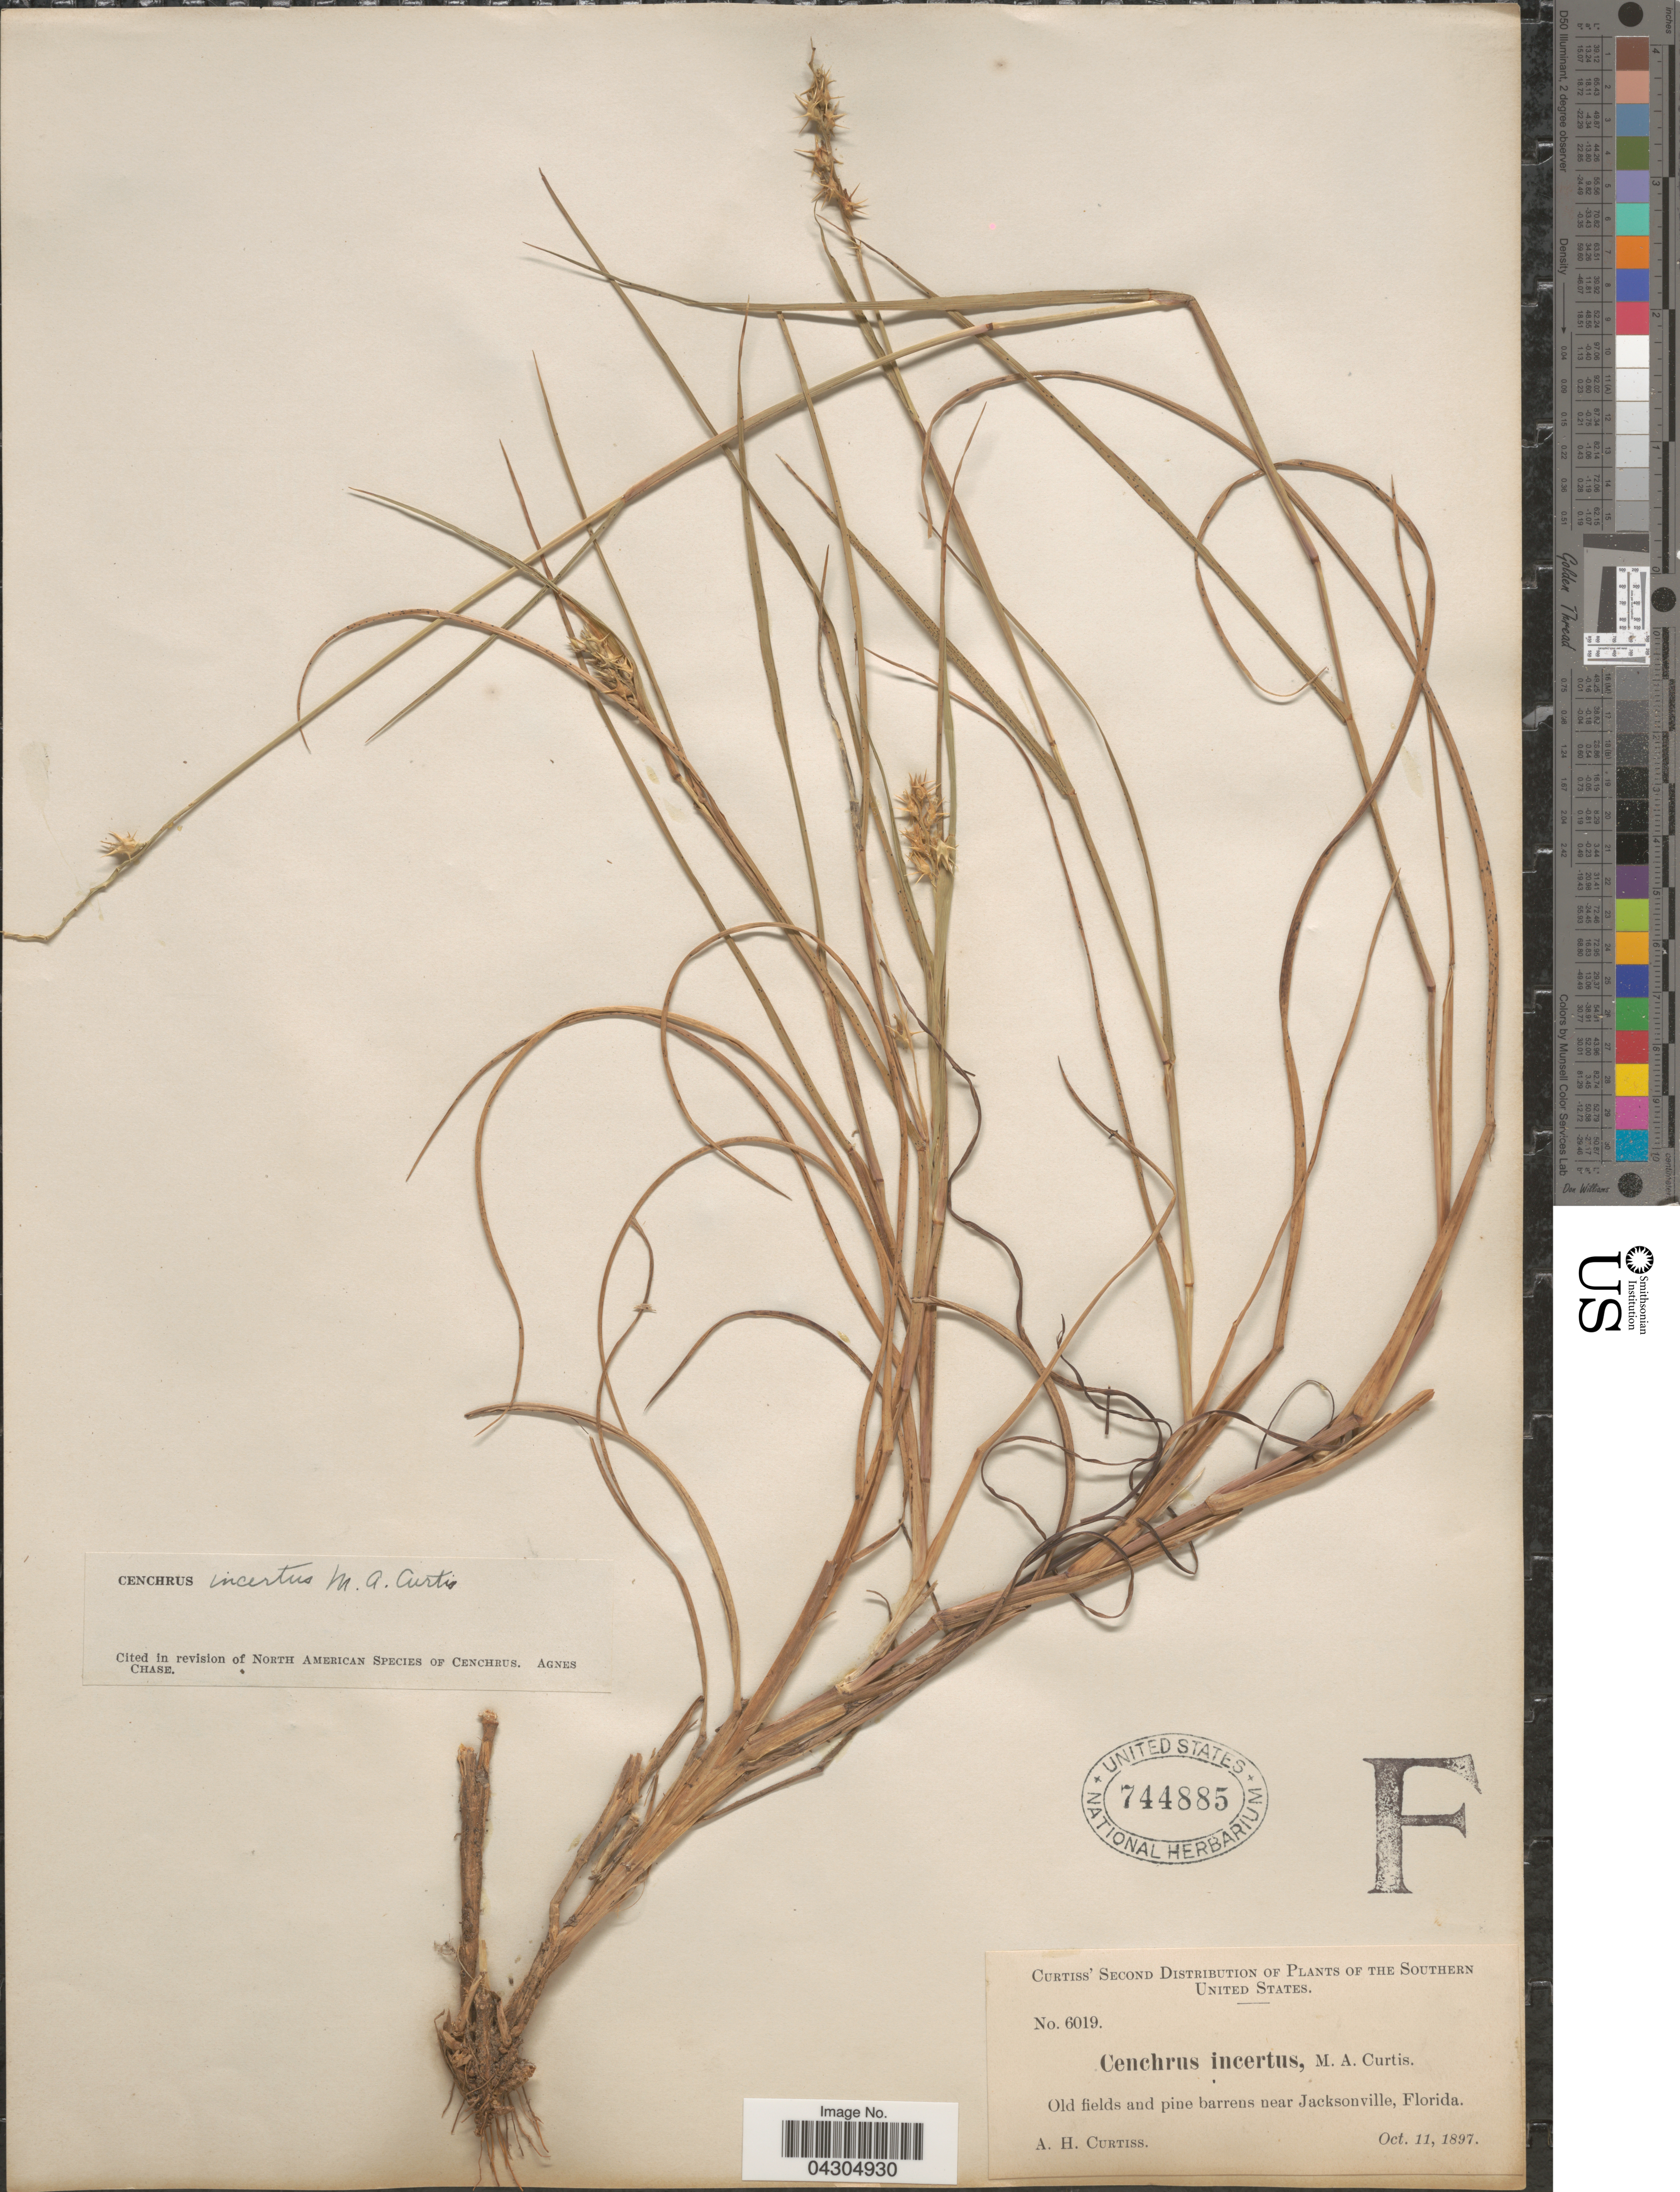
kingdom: Plantae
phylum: Tracheophyta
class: Liliopsida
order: Poales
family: Poaceae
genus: Cenchrus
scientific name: Cenchrus spinifex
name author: Cav.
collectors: A. H. Curtiss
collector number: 6019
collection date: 1897-10-11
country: United States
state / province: Florida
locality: Southern United States. Old fields and pine barrens near Jacksonville.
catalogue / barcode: US 744885